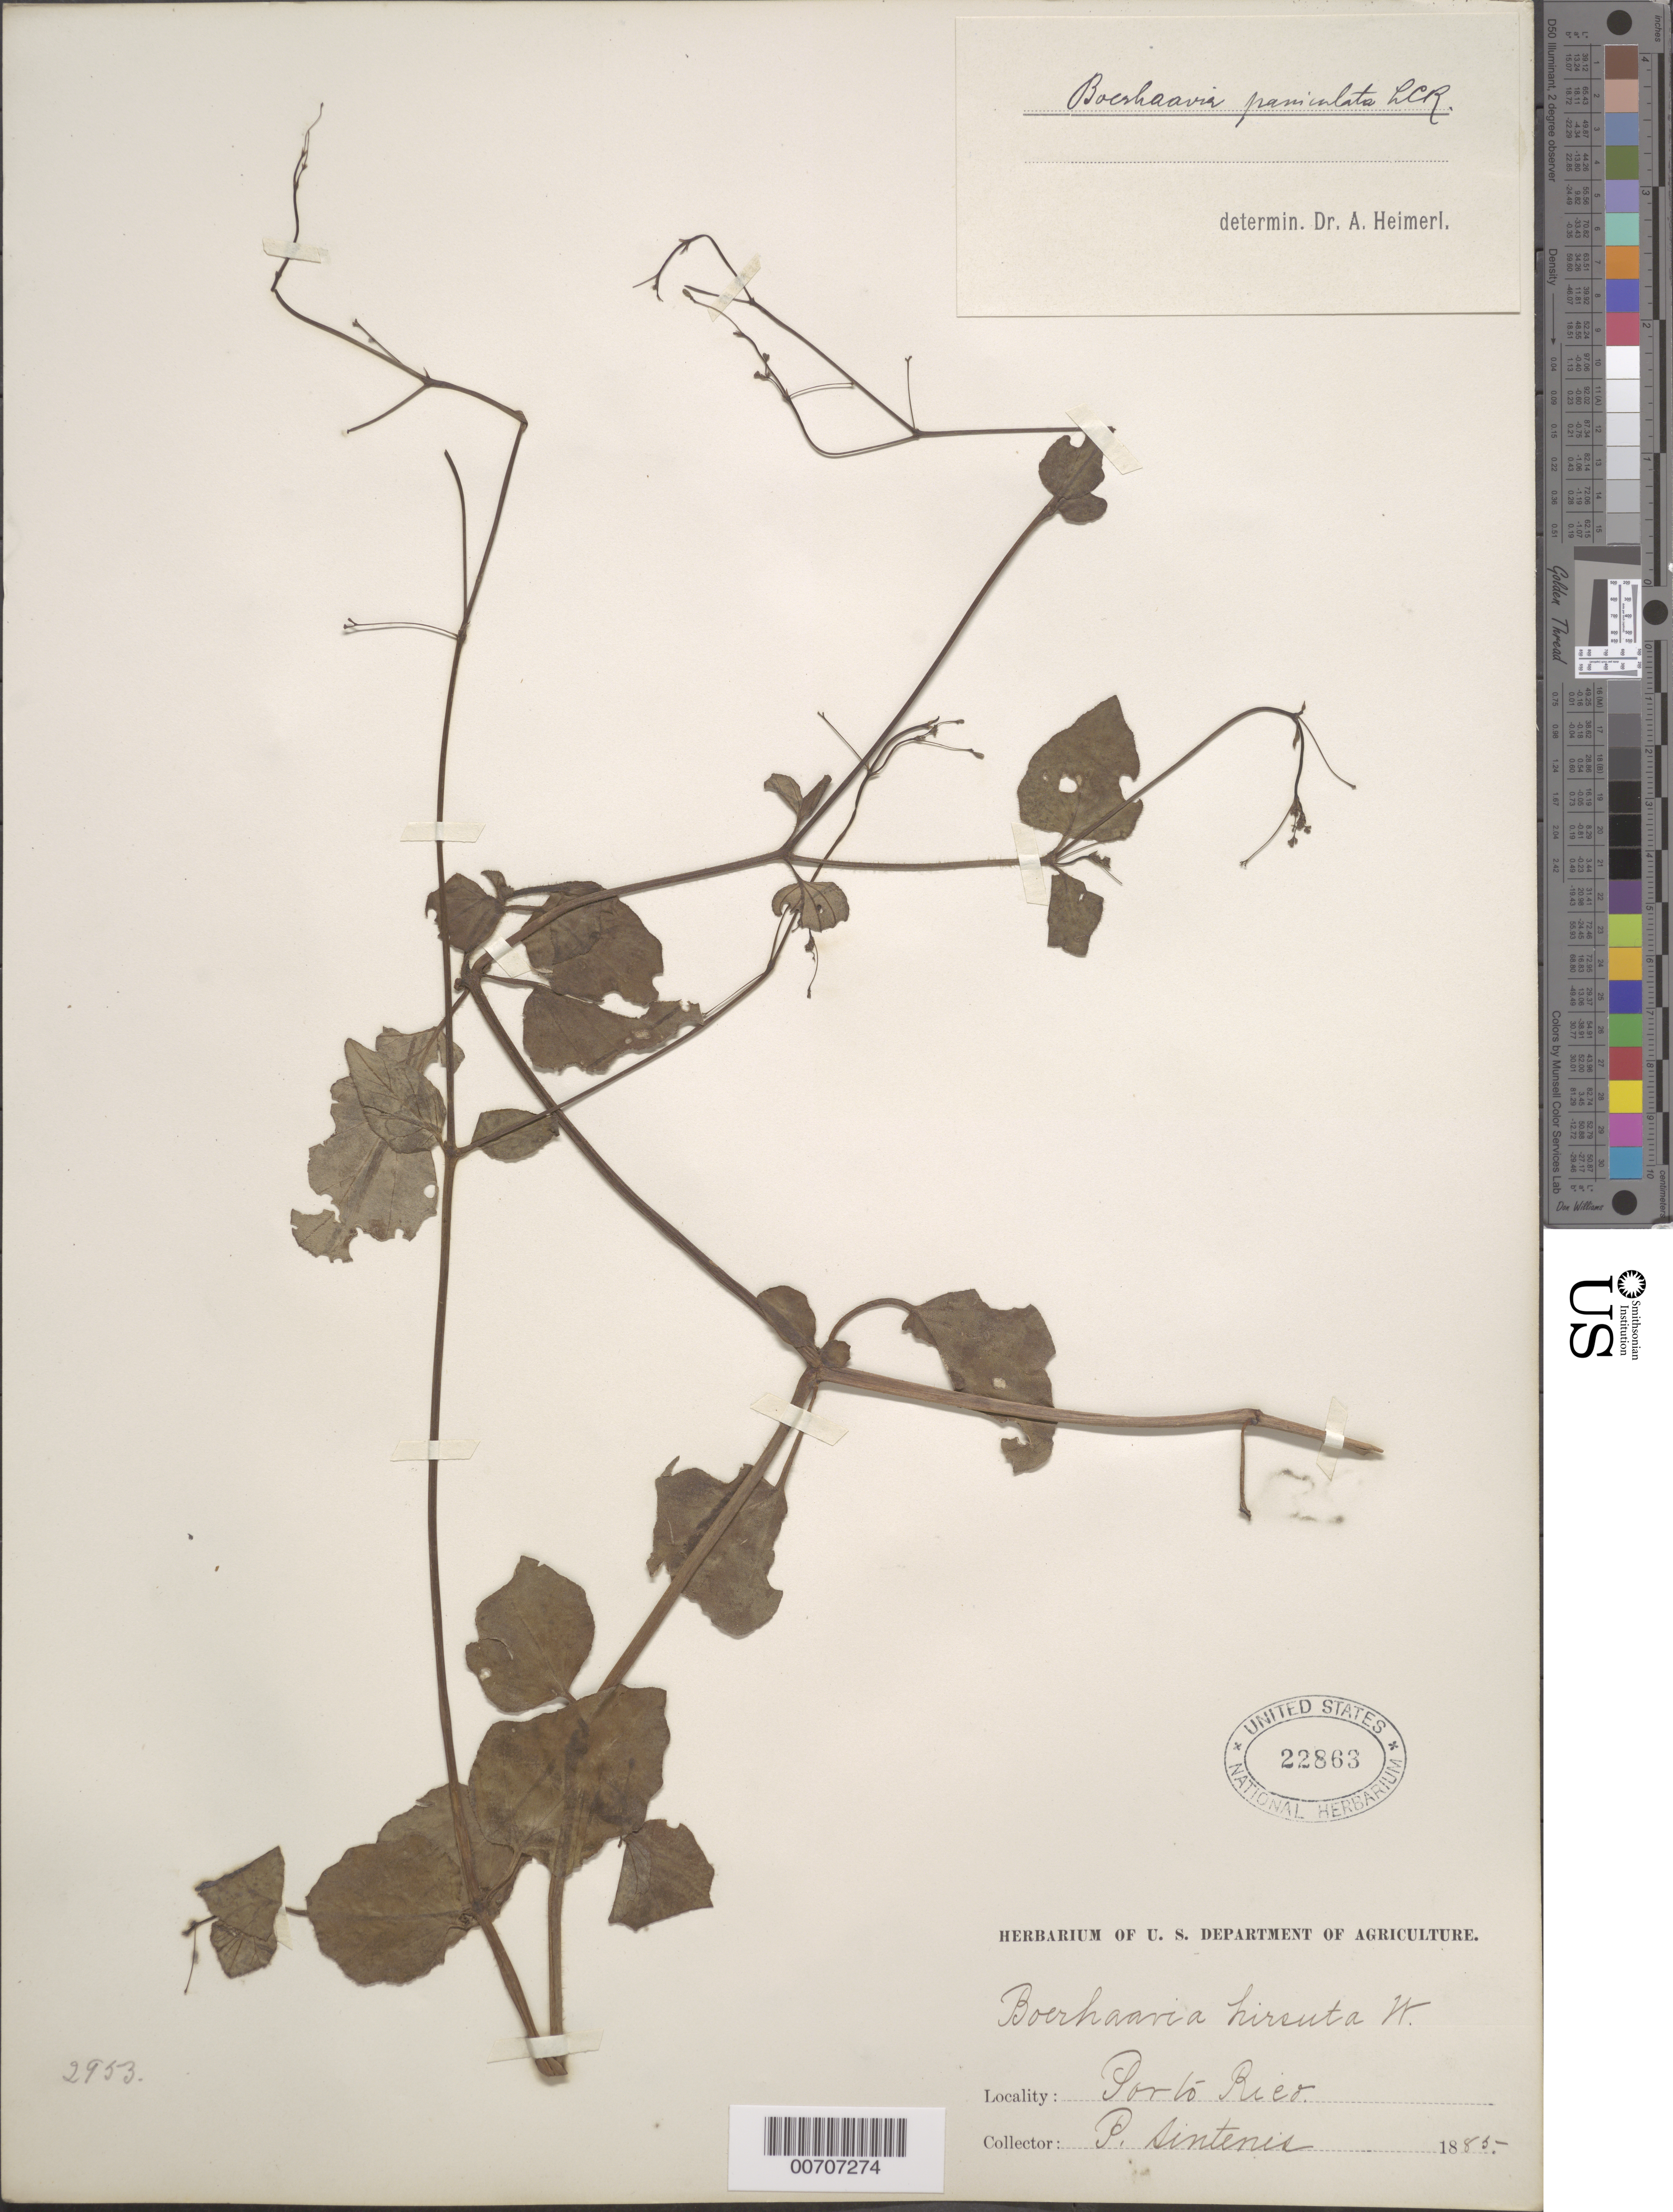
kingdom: Plantae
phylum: Tracheophyta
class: Magnoliopsida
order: Caryophyllales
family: Nyctaginaceae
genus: Boerhavia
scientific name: Boerhavia paniculata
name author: Rich.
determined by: Heimerl, A.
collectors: P. Sintenis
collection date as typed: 1885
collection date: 1885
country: Puerto Rico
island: Greater Antilles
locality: Sierra de Naguabo ad Rio Blanco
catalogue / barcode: US 22863